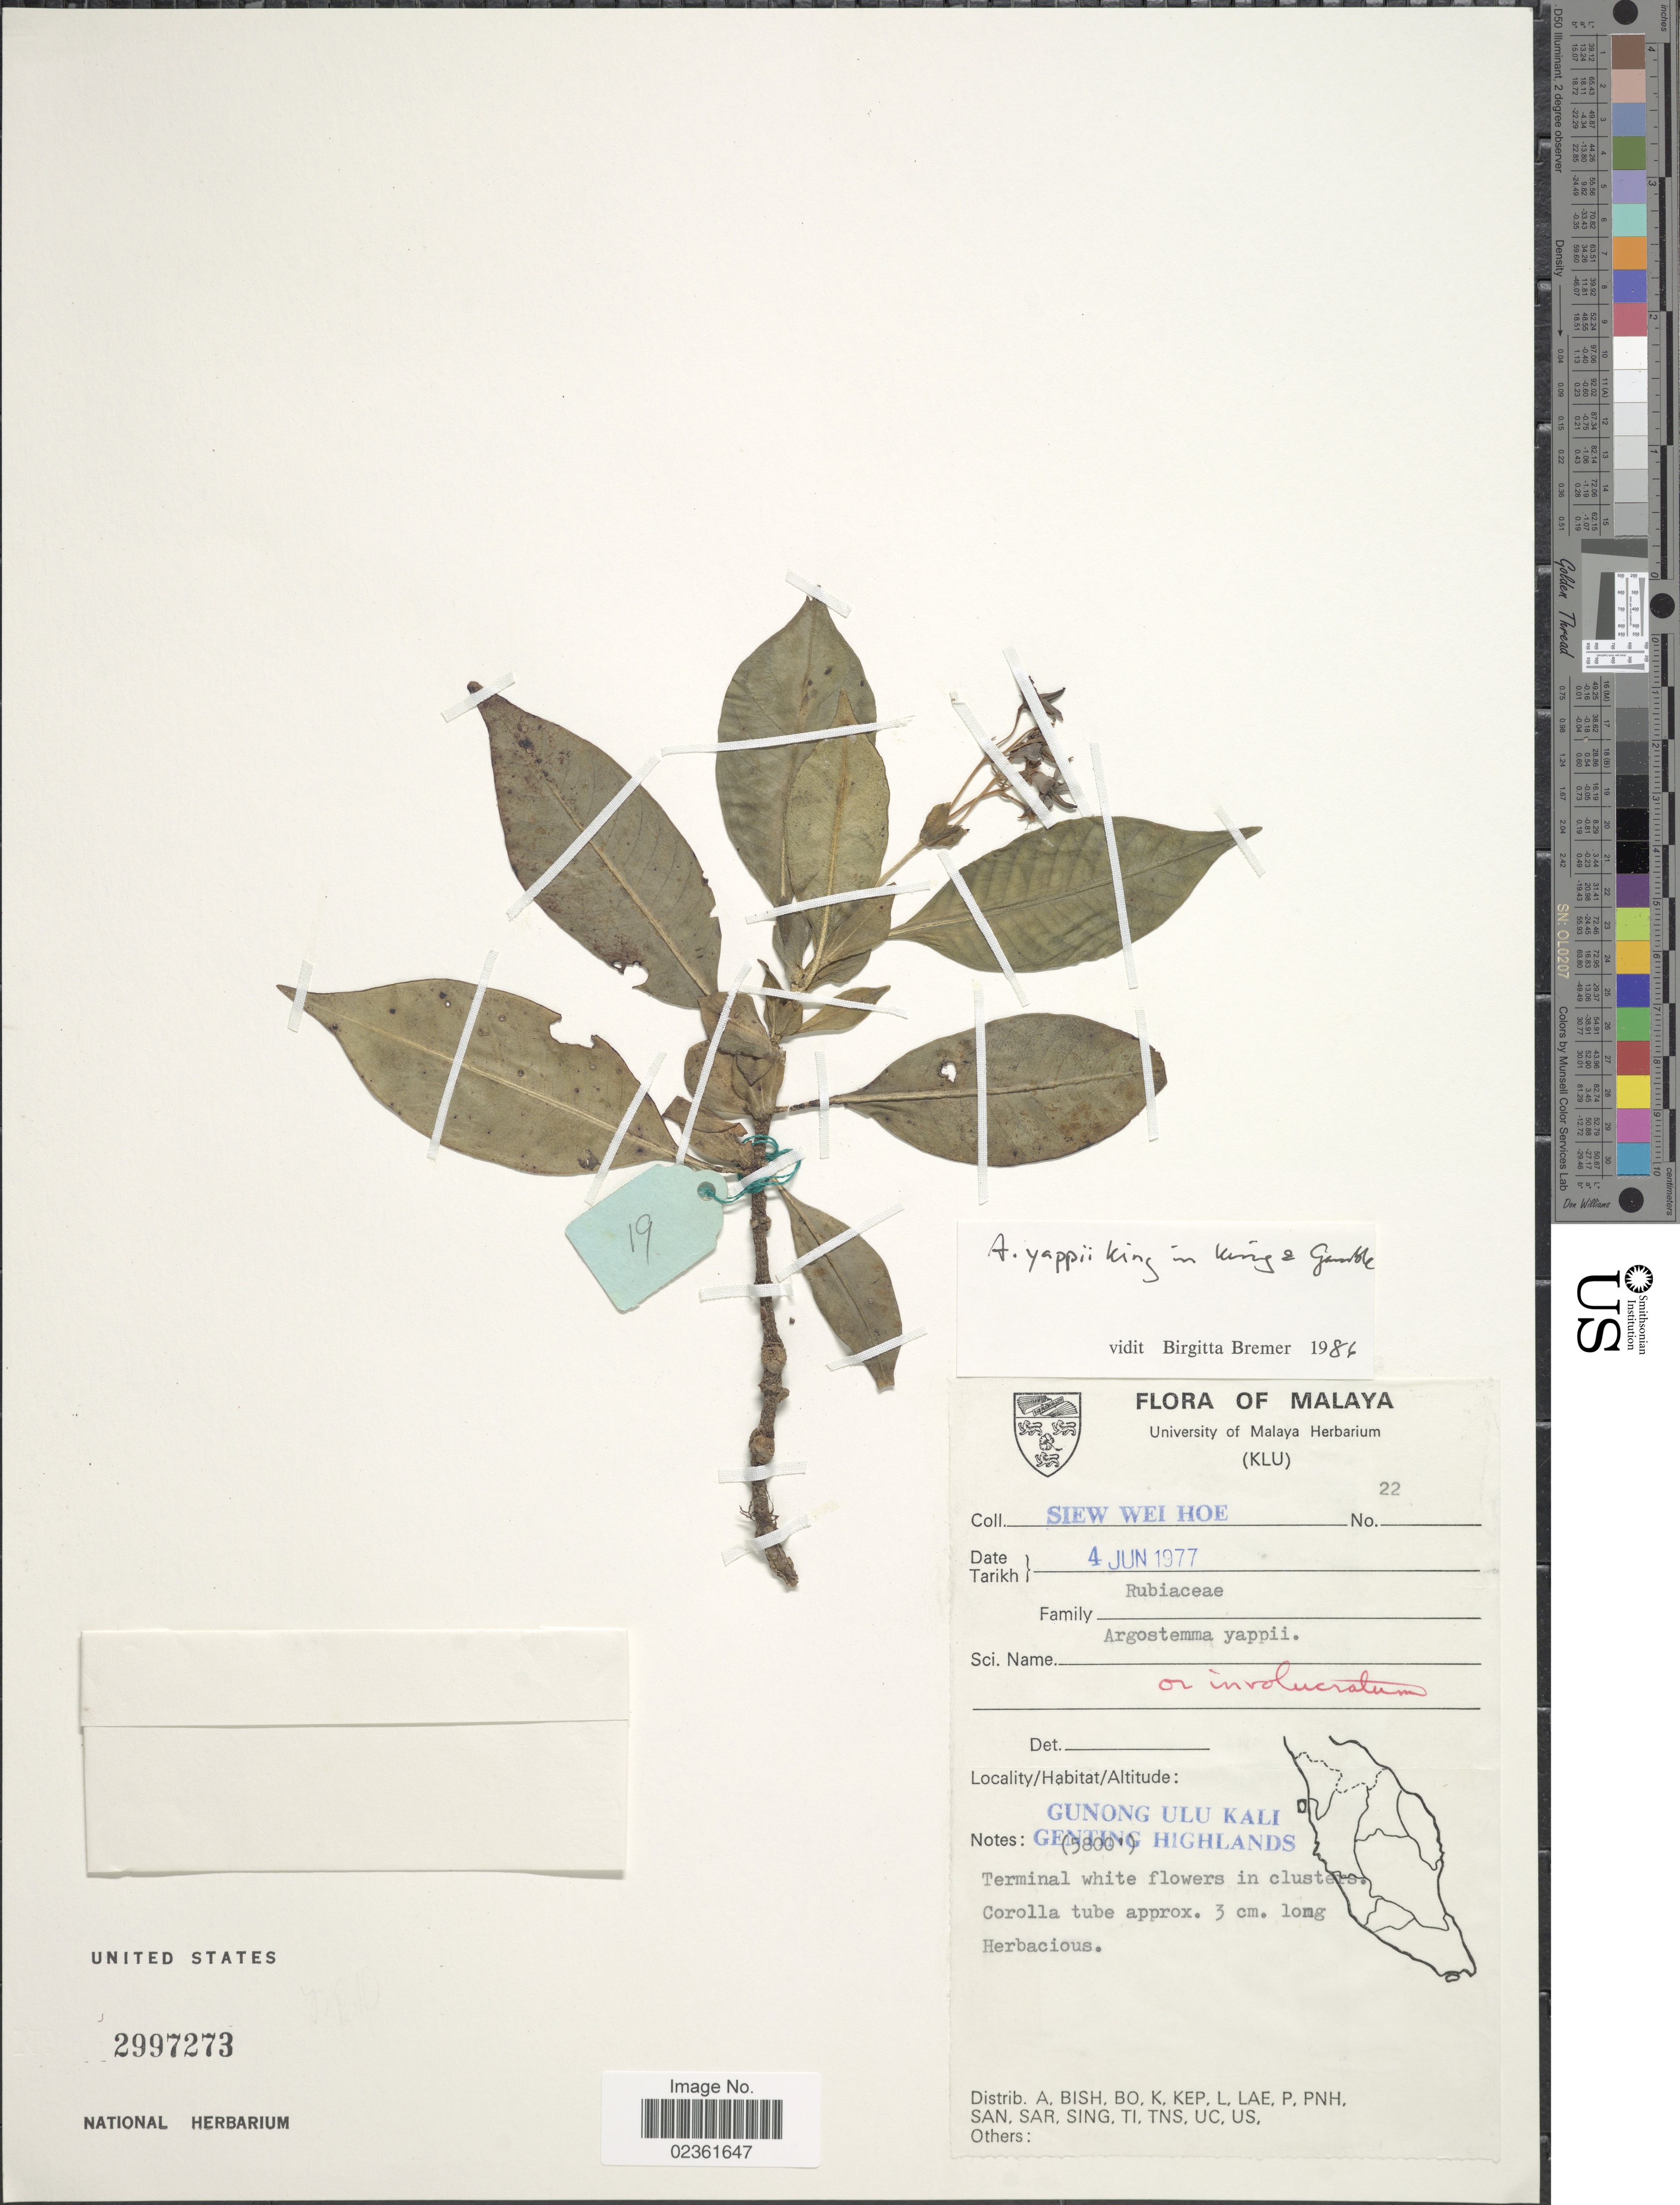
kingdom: Plantae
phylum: Tracheophyta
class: Magnoliopsida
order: Gentianales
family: Rubiaceae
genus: Argostemma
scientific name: Argostemma yappii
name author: King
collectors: W. H. Siew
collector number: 22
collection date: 1977-06-04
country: Malaysia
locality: Malaya, Gunong Ulu Kali, Gentung Highlands.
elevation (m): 1768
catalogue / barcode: US 2997273